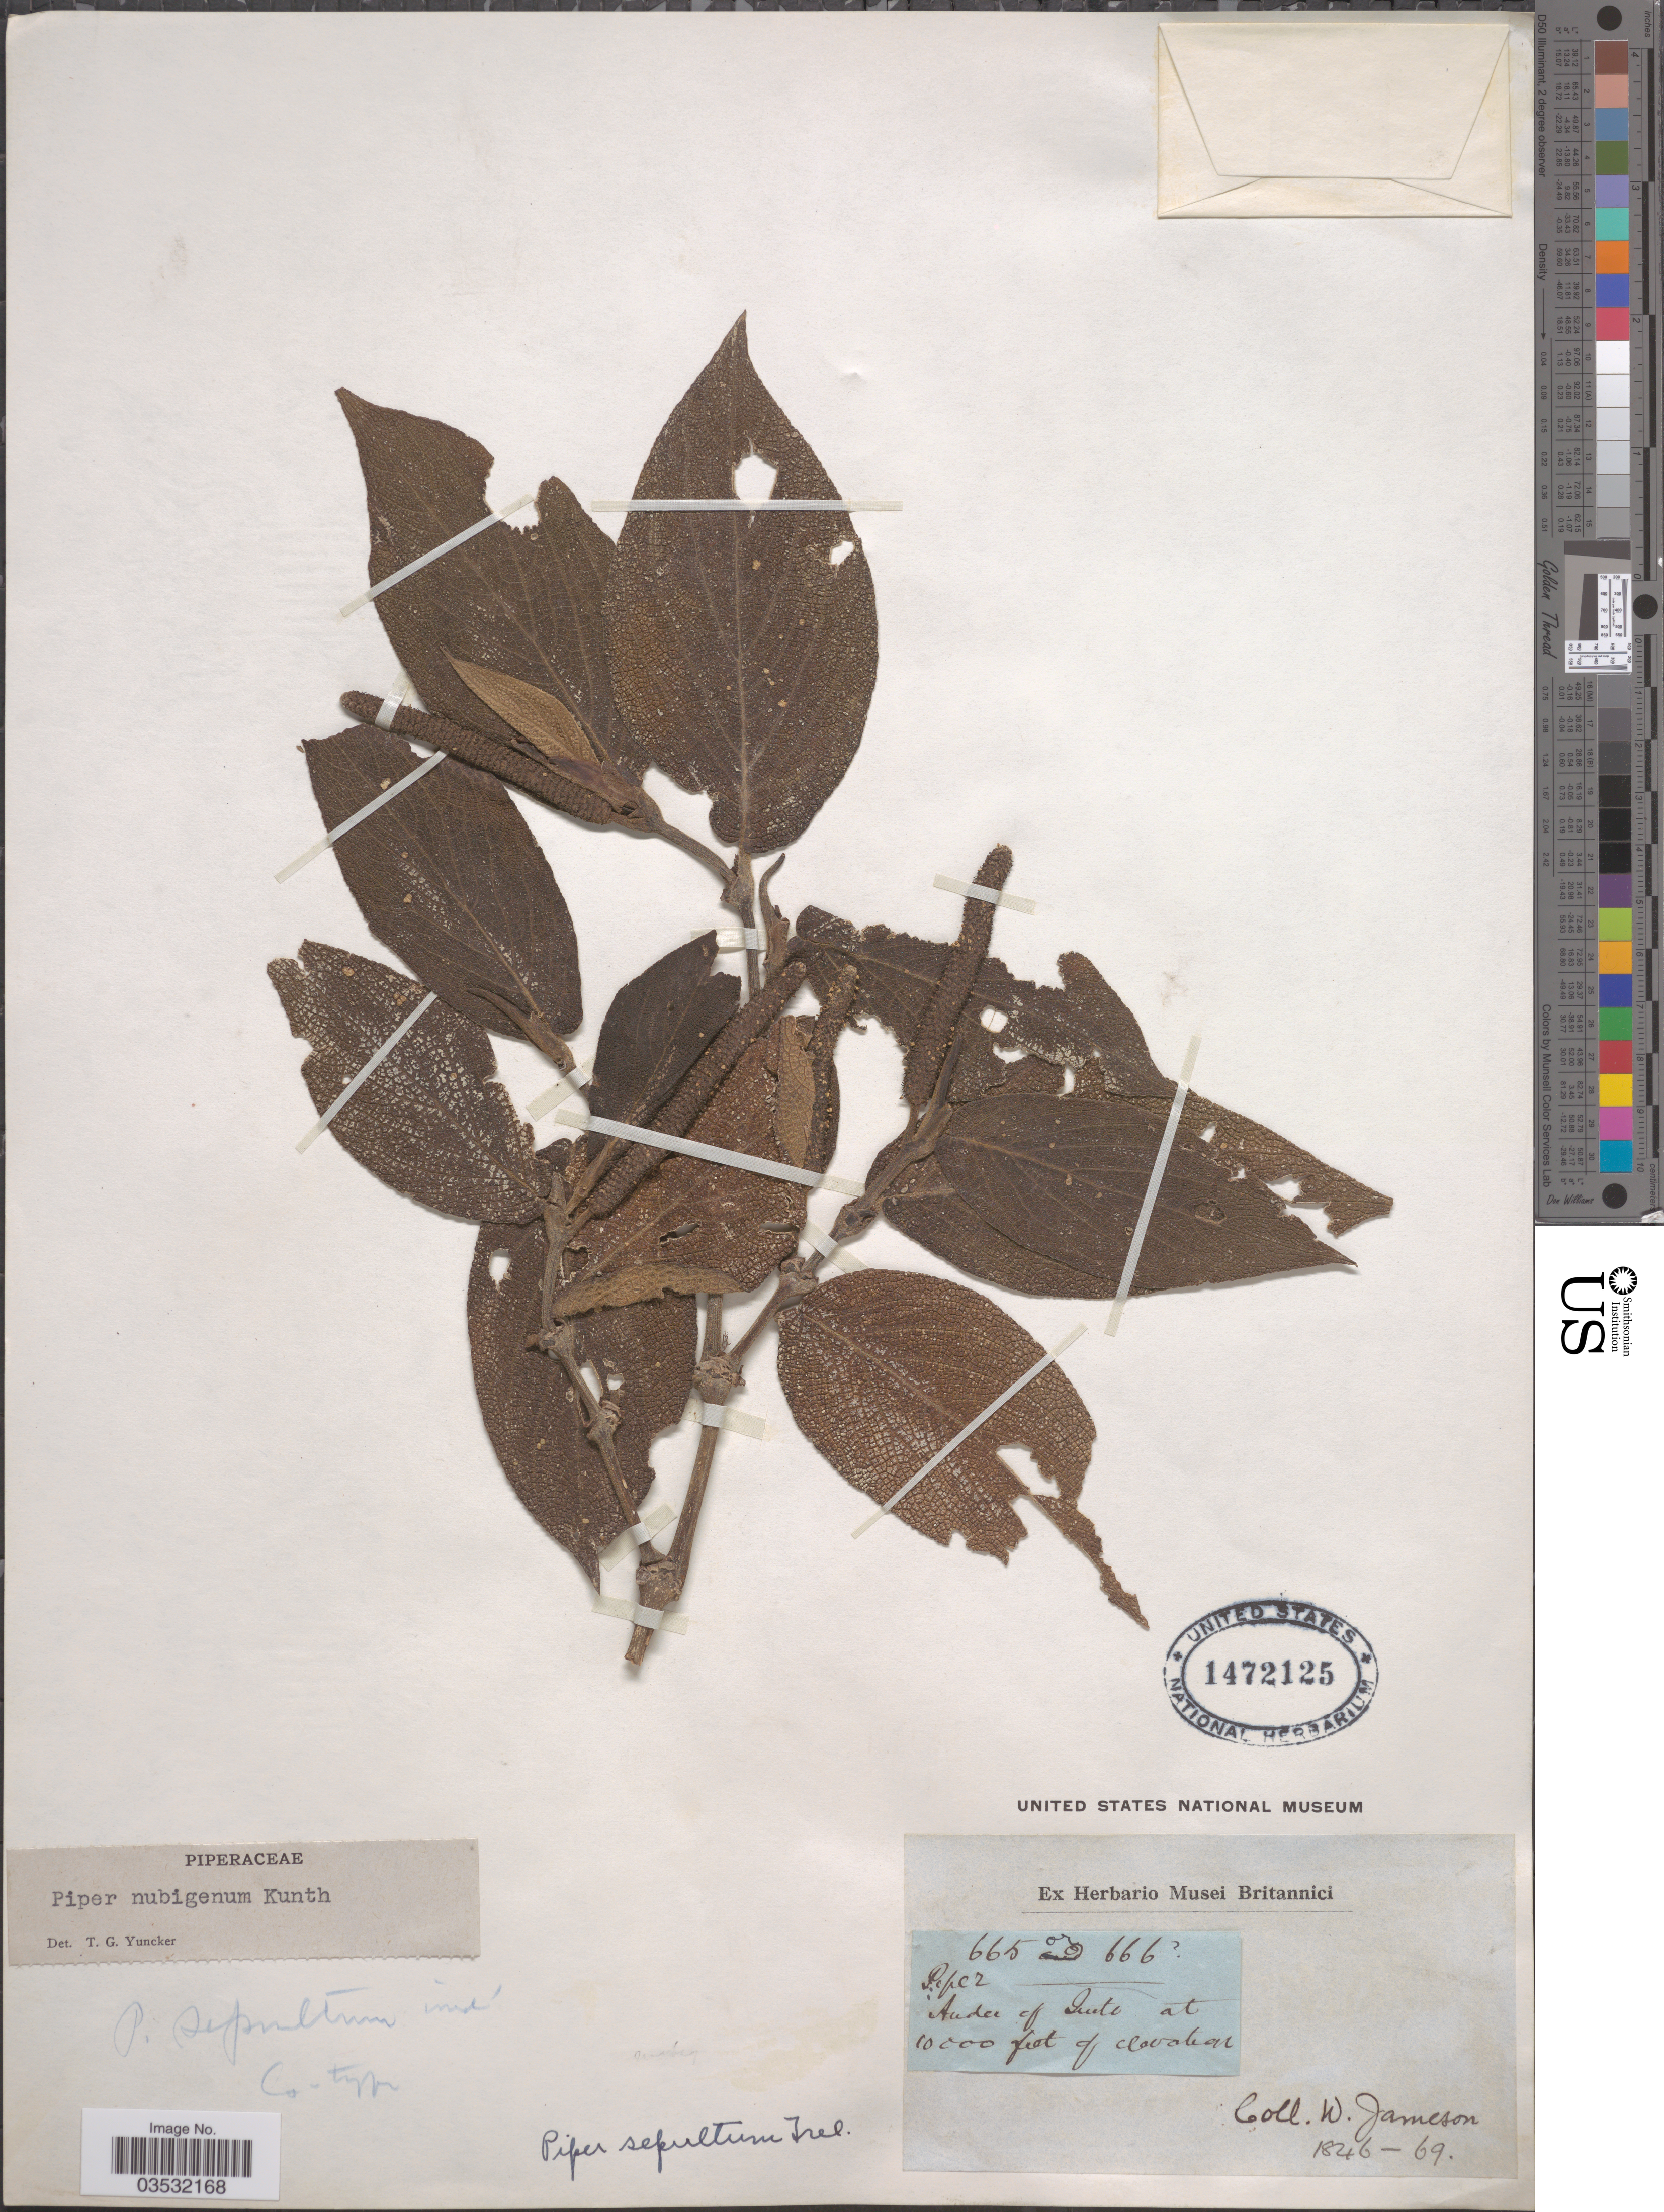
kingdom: Plantae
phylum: Tracheophyta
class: Magnoliopsida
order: Piperales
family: Piperaceae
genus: Piper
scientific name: Piper nubigenum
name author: Kunth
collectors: W. Jameson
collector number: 665/666?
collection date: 1846/1869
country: Ecuador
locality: Andes of Quito.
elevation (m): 3048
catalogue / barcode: US 1472125